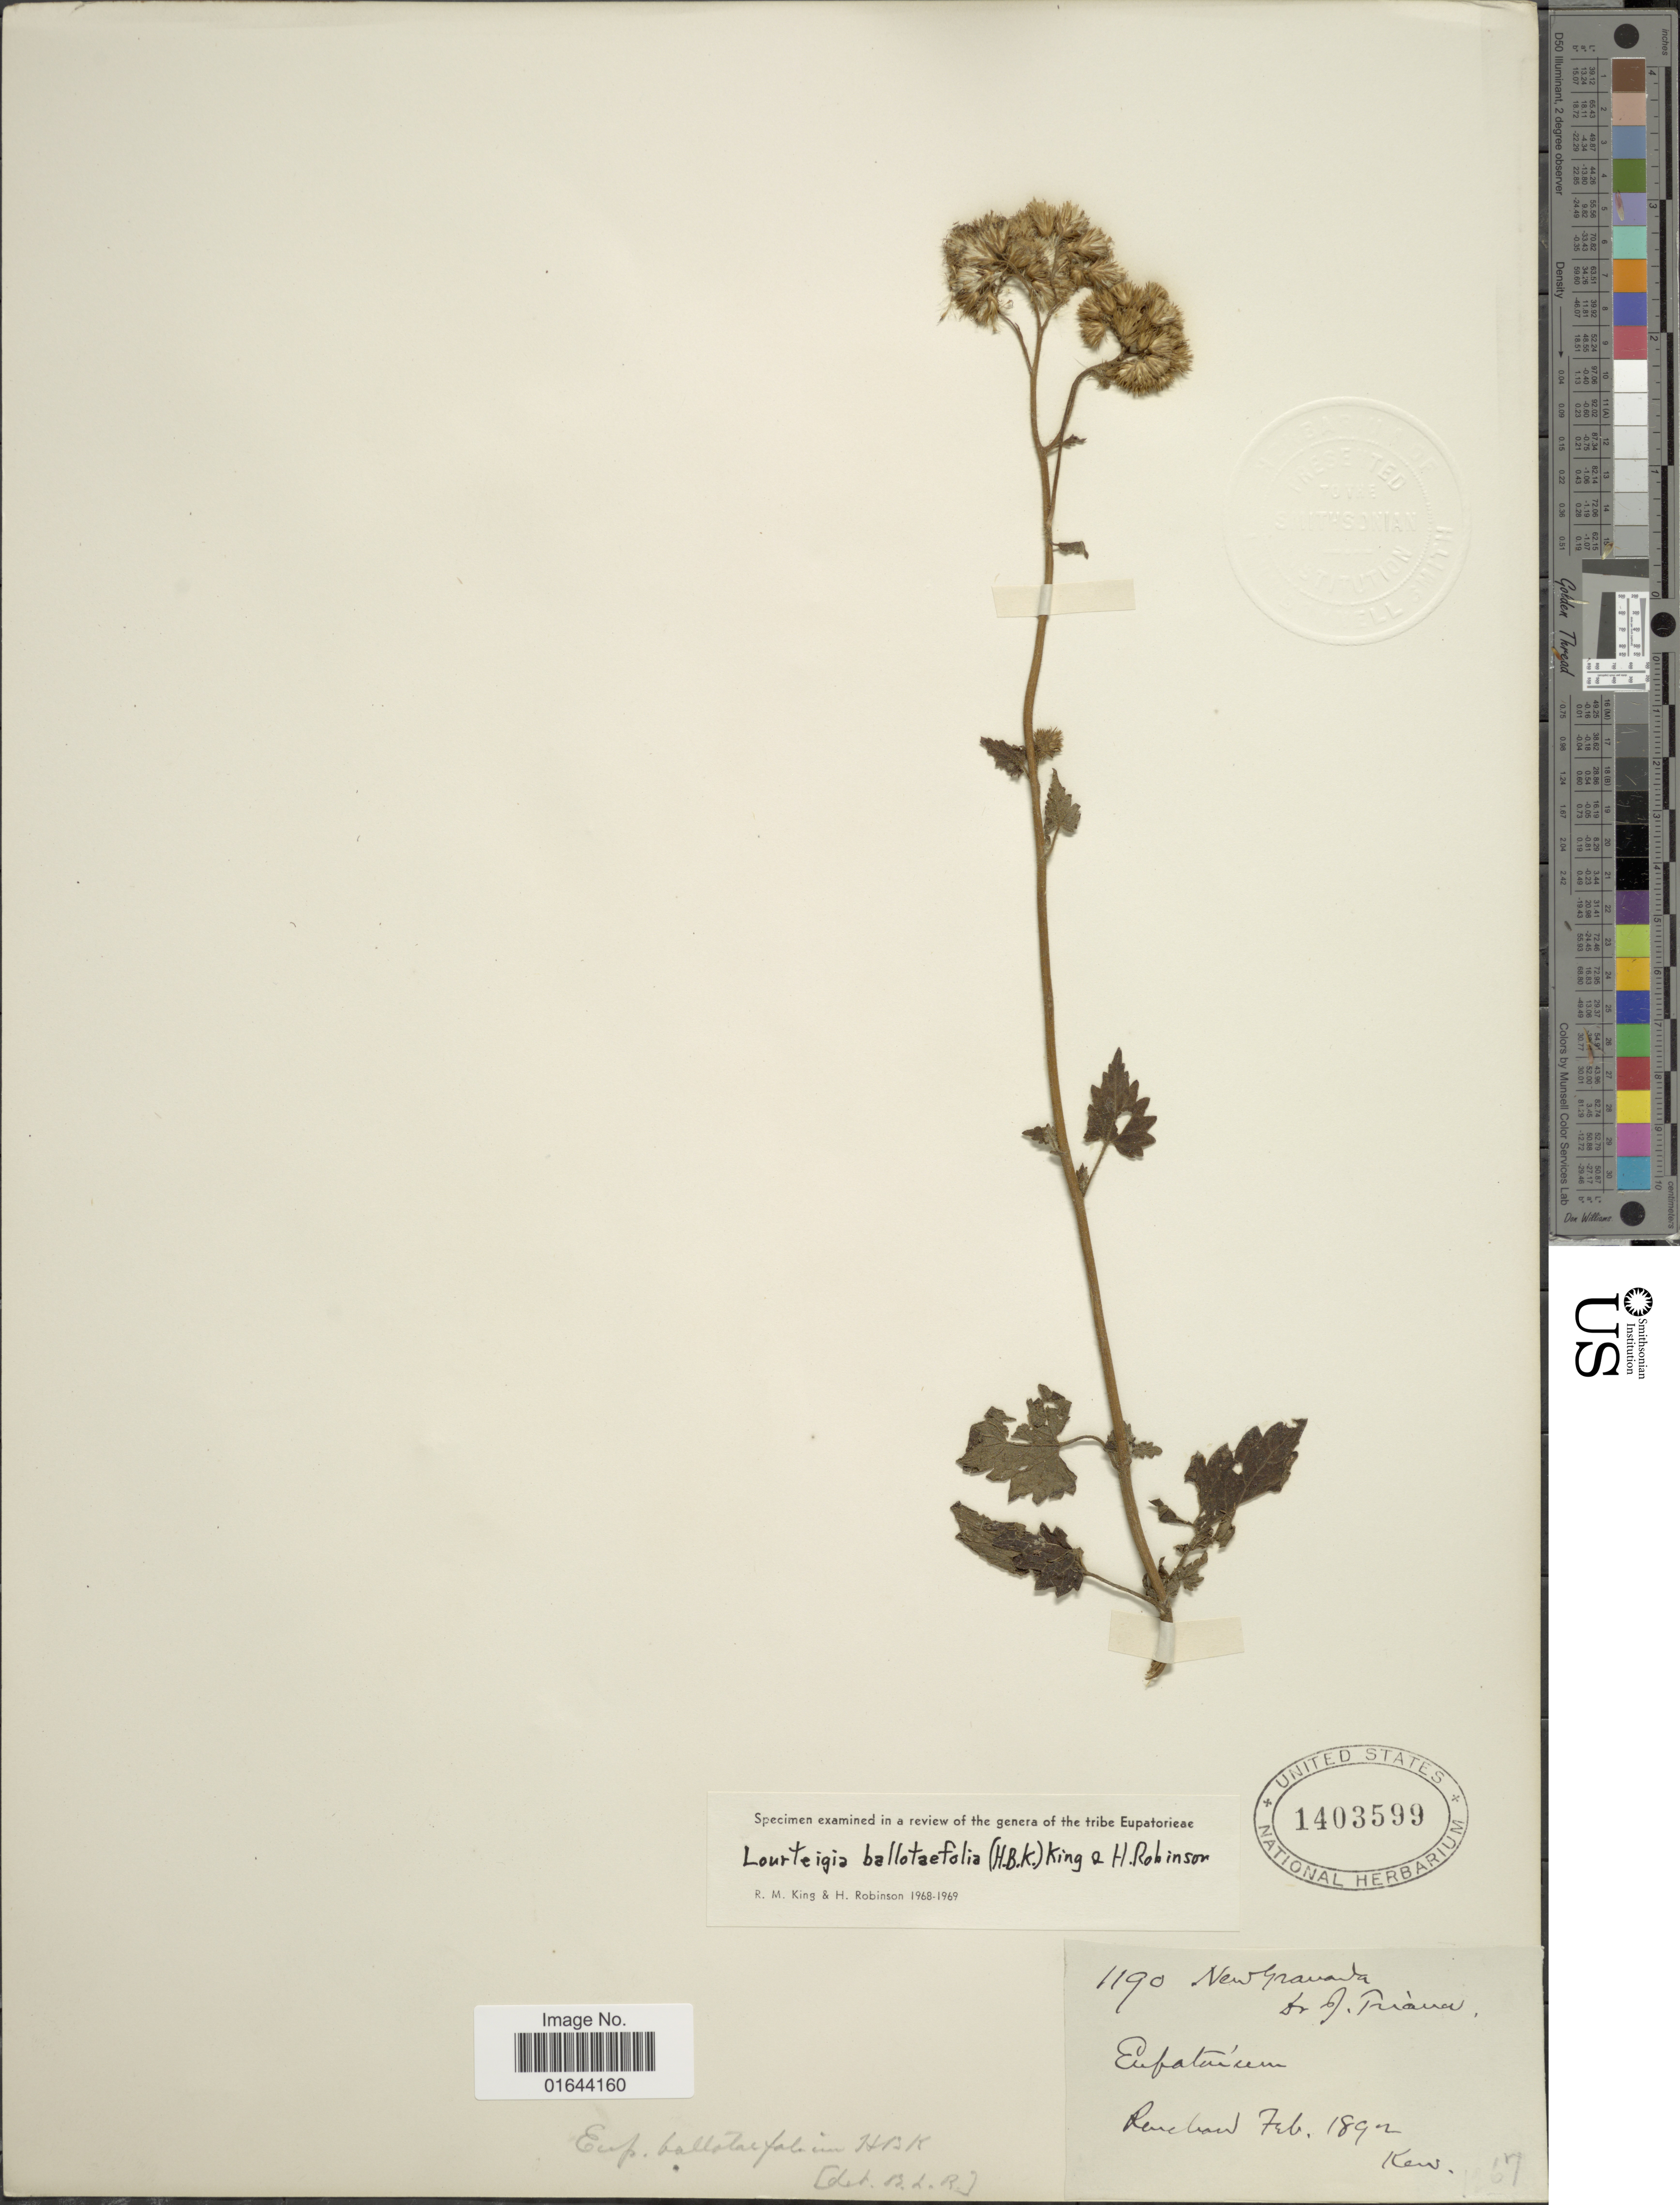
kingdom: Plantae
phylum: Tracheophyta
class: Magnoliopsida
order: Asterales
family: Asteraceae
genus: Lourteigia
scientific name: Lourteigia ballotaefolia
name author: (Kunth) R.M. King & H. Rob.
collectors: J. Triana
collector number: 1190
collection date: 1892-02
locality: New Grenada.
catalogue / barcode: US 1403599